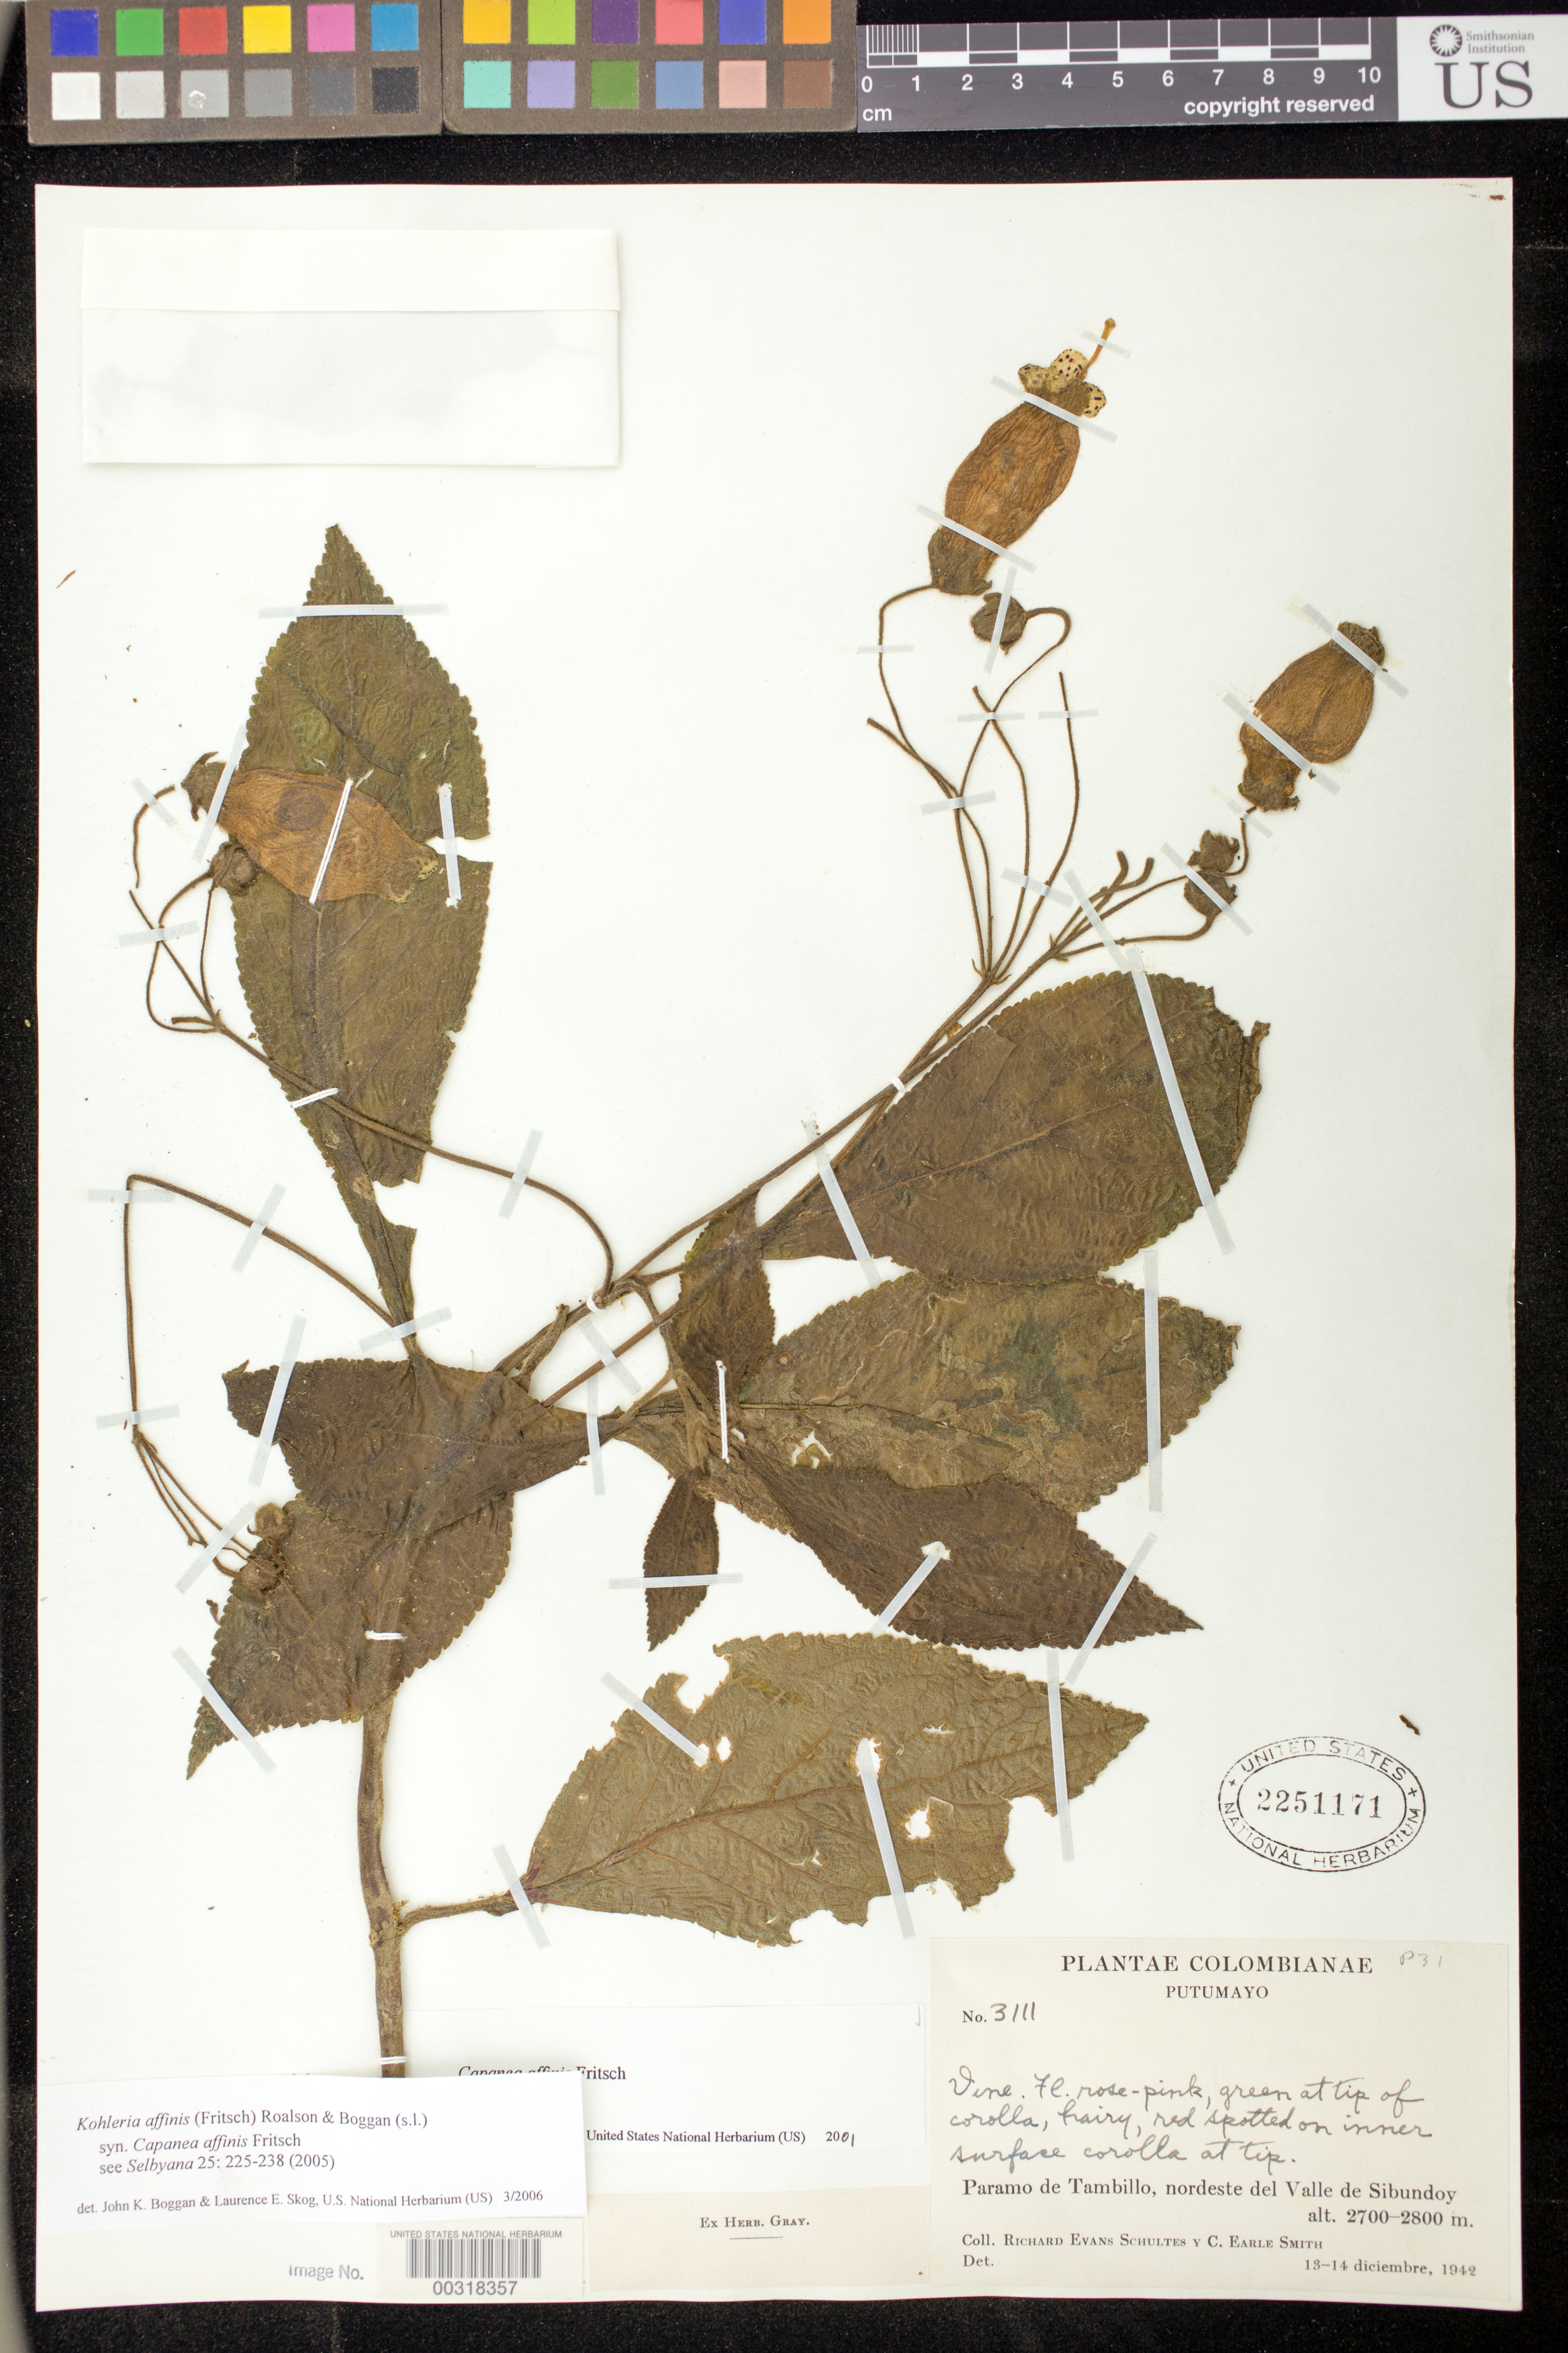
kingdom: Plantae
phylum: Tracheophyta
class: Magnoliopsida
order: Lamiales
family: Gesneriaceae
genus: Kohleria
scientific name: Kohleria affinis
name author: (Fritsch) Roalson & Boggan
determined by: Boggan, J. K.; Skog, L. E.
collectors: R. E. Schultes & C. E. Smith Jr.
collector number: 3111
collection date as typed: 13-14 Dec 1942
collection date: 1942-12-13/1942-12-14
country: Colombia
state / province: Putumayo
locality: Paramo de Tambillo, nordeste del Valle de Sibundoy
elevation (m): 2700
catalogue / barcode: US 2251171